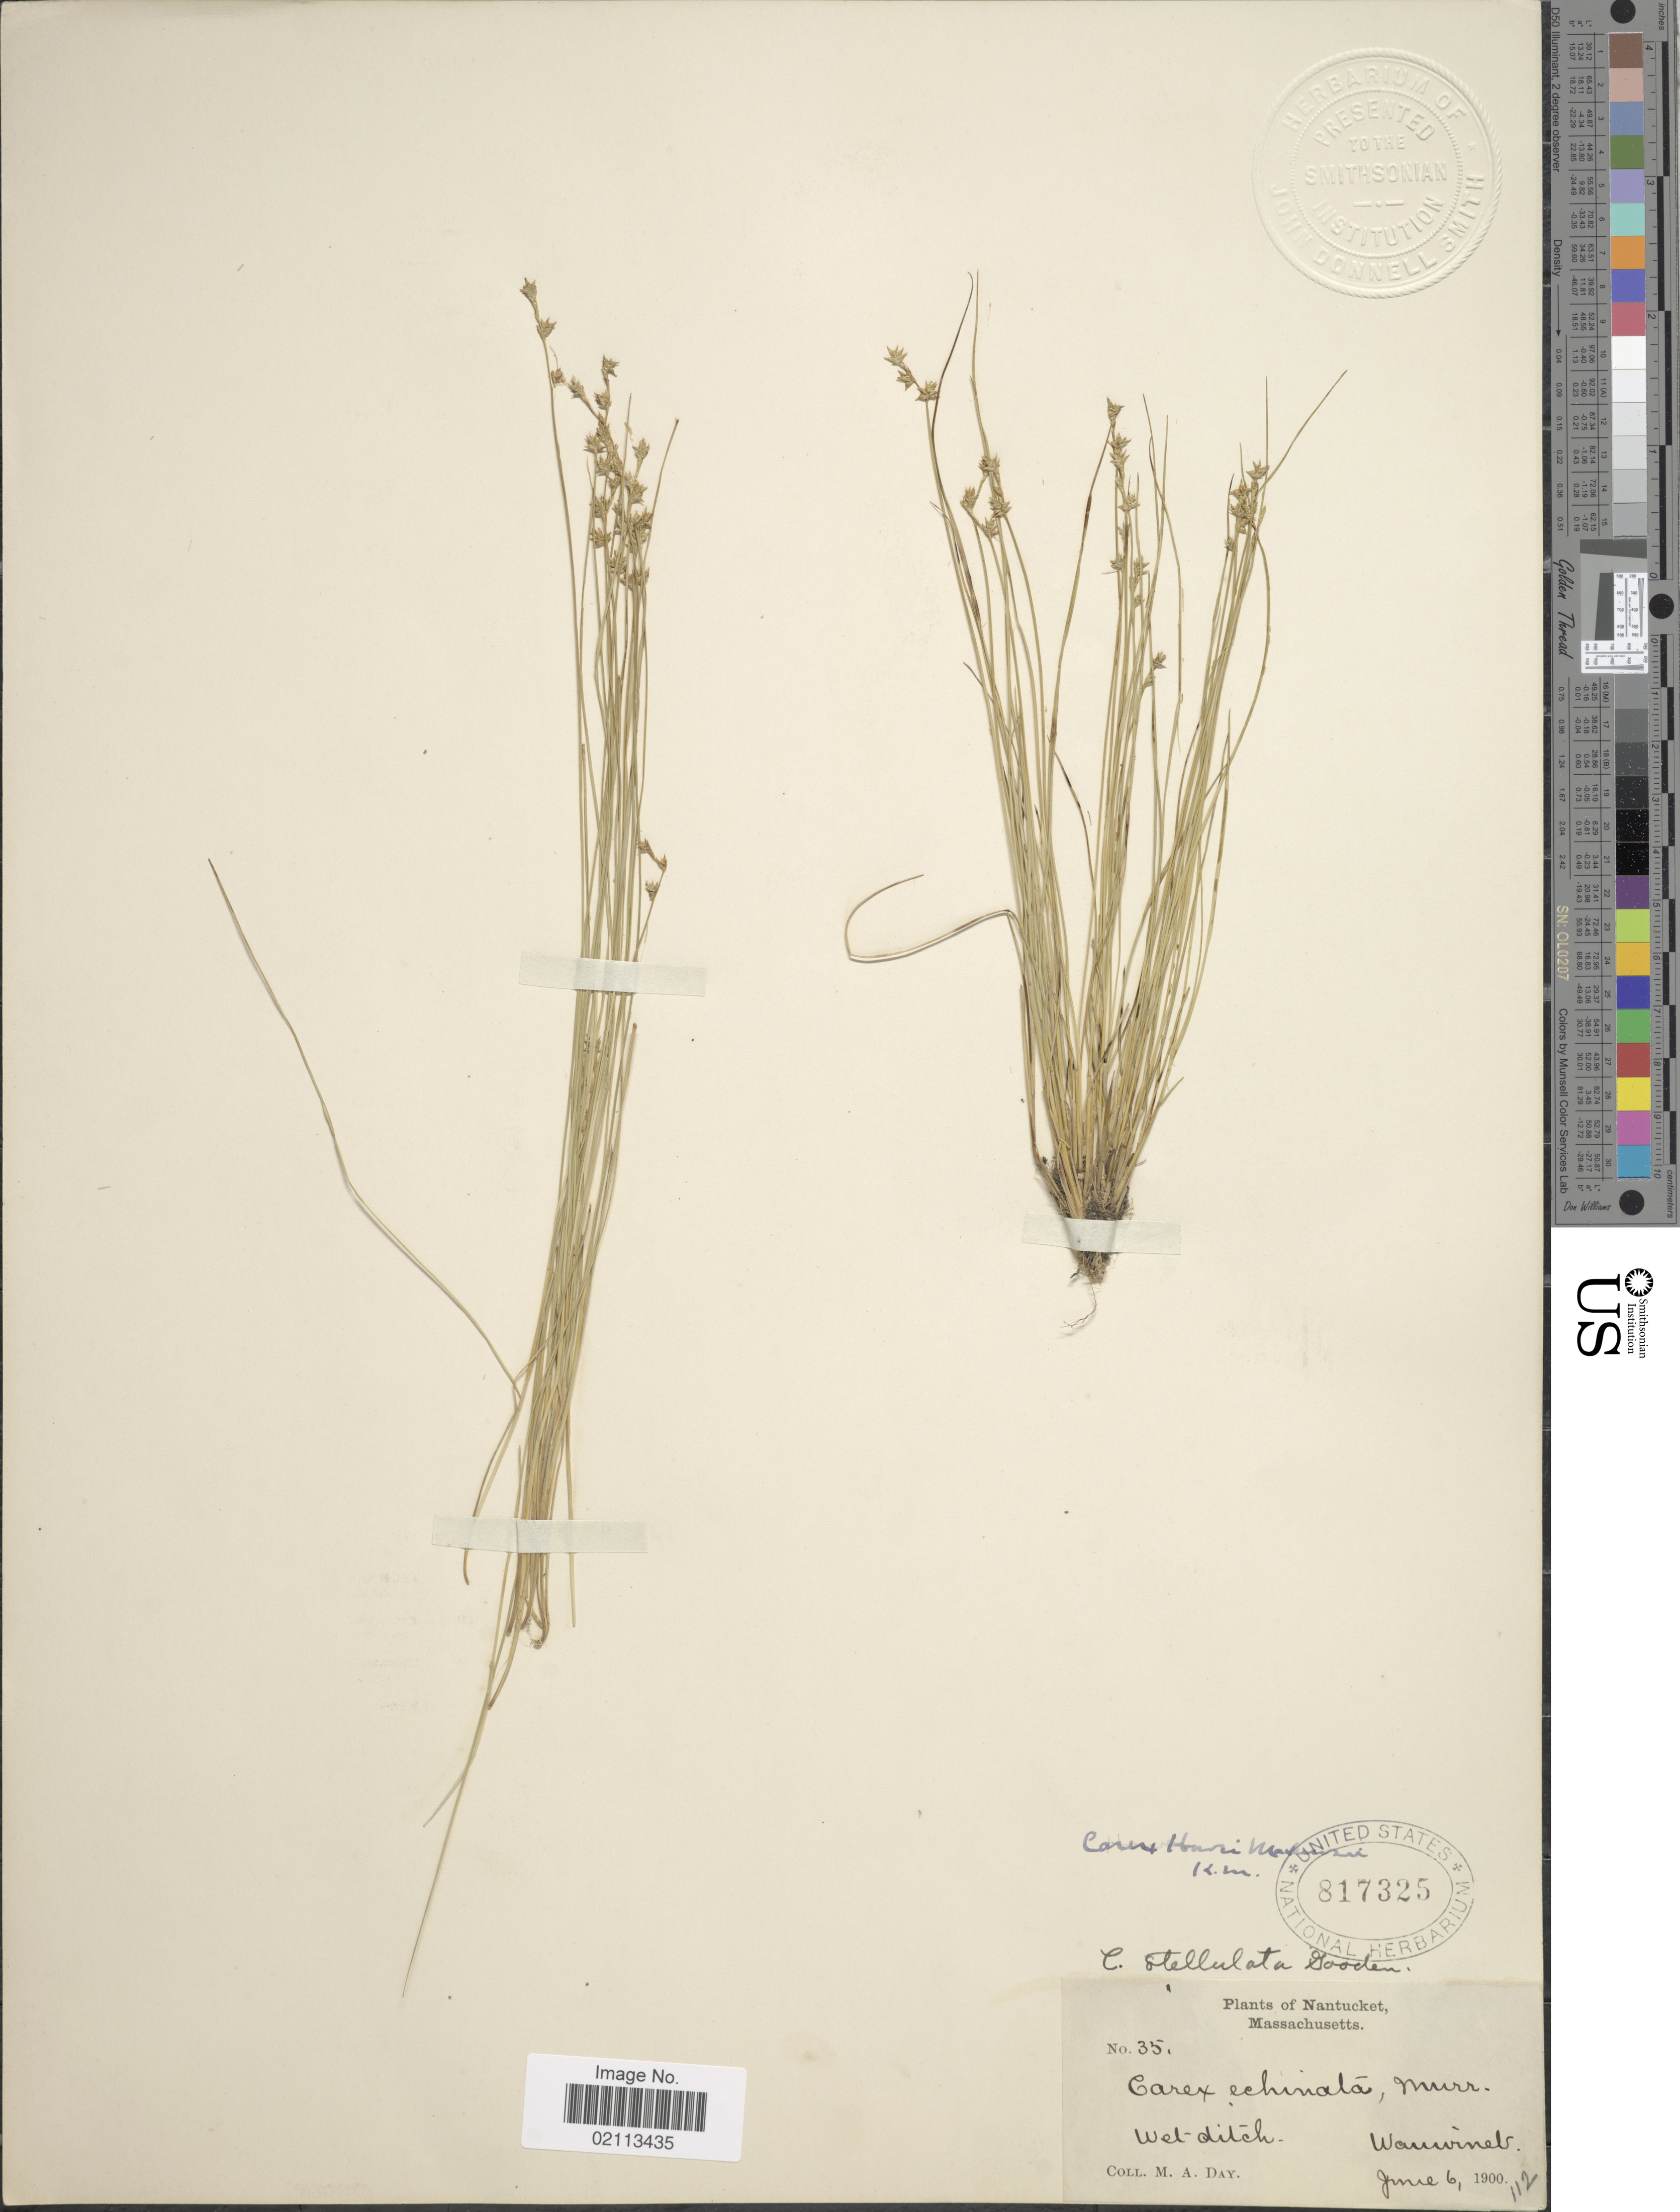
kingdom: Plantae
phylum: Tracheophyta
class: Liliopsida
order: Poales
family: Cyperaceae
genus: Carex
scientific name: Carex howei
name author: Mack.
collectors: M. Day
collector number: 35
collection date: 1900-06-06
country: United States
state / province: Massachusetts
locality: Nantucket, Wet ditch, Wauwinet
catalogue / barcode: US 817325